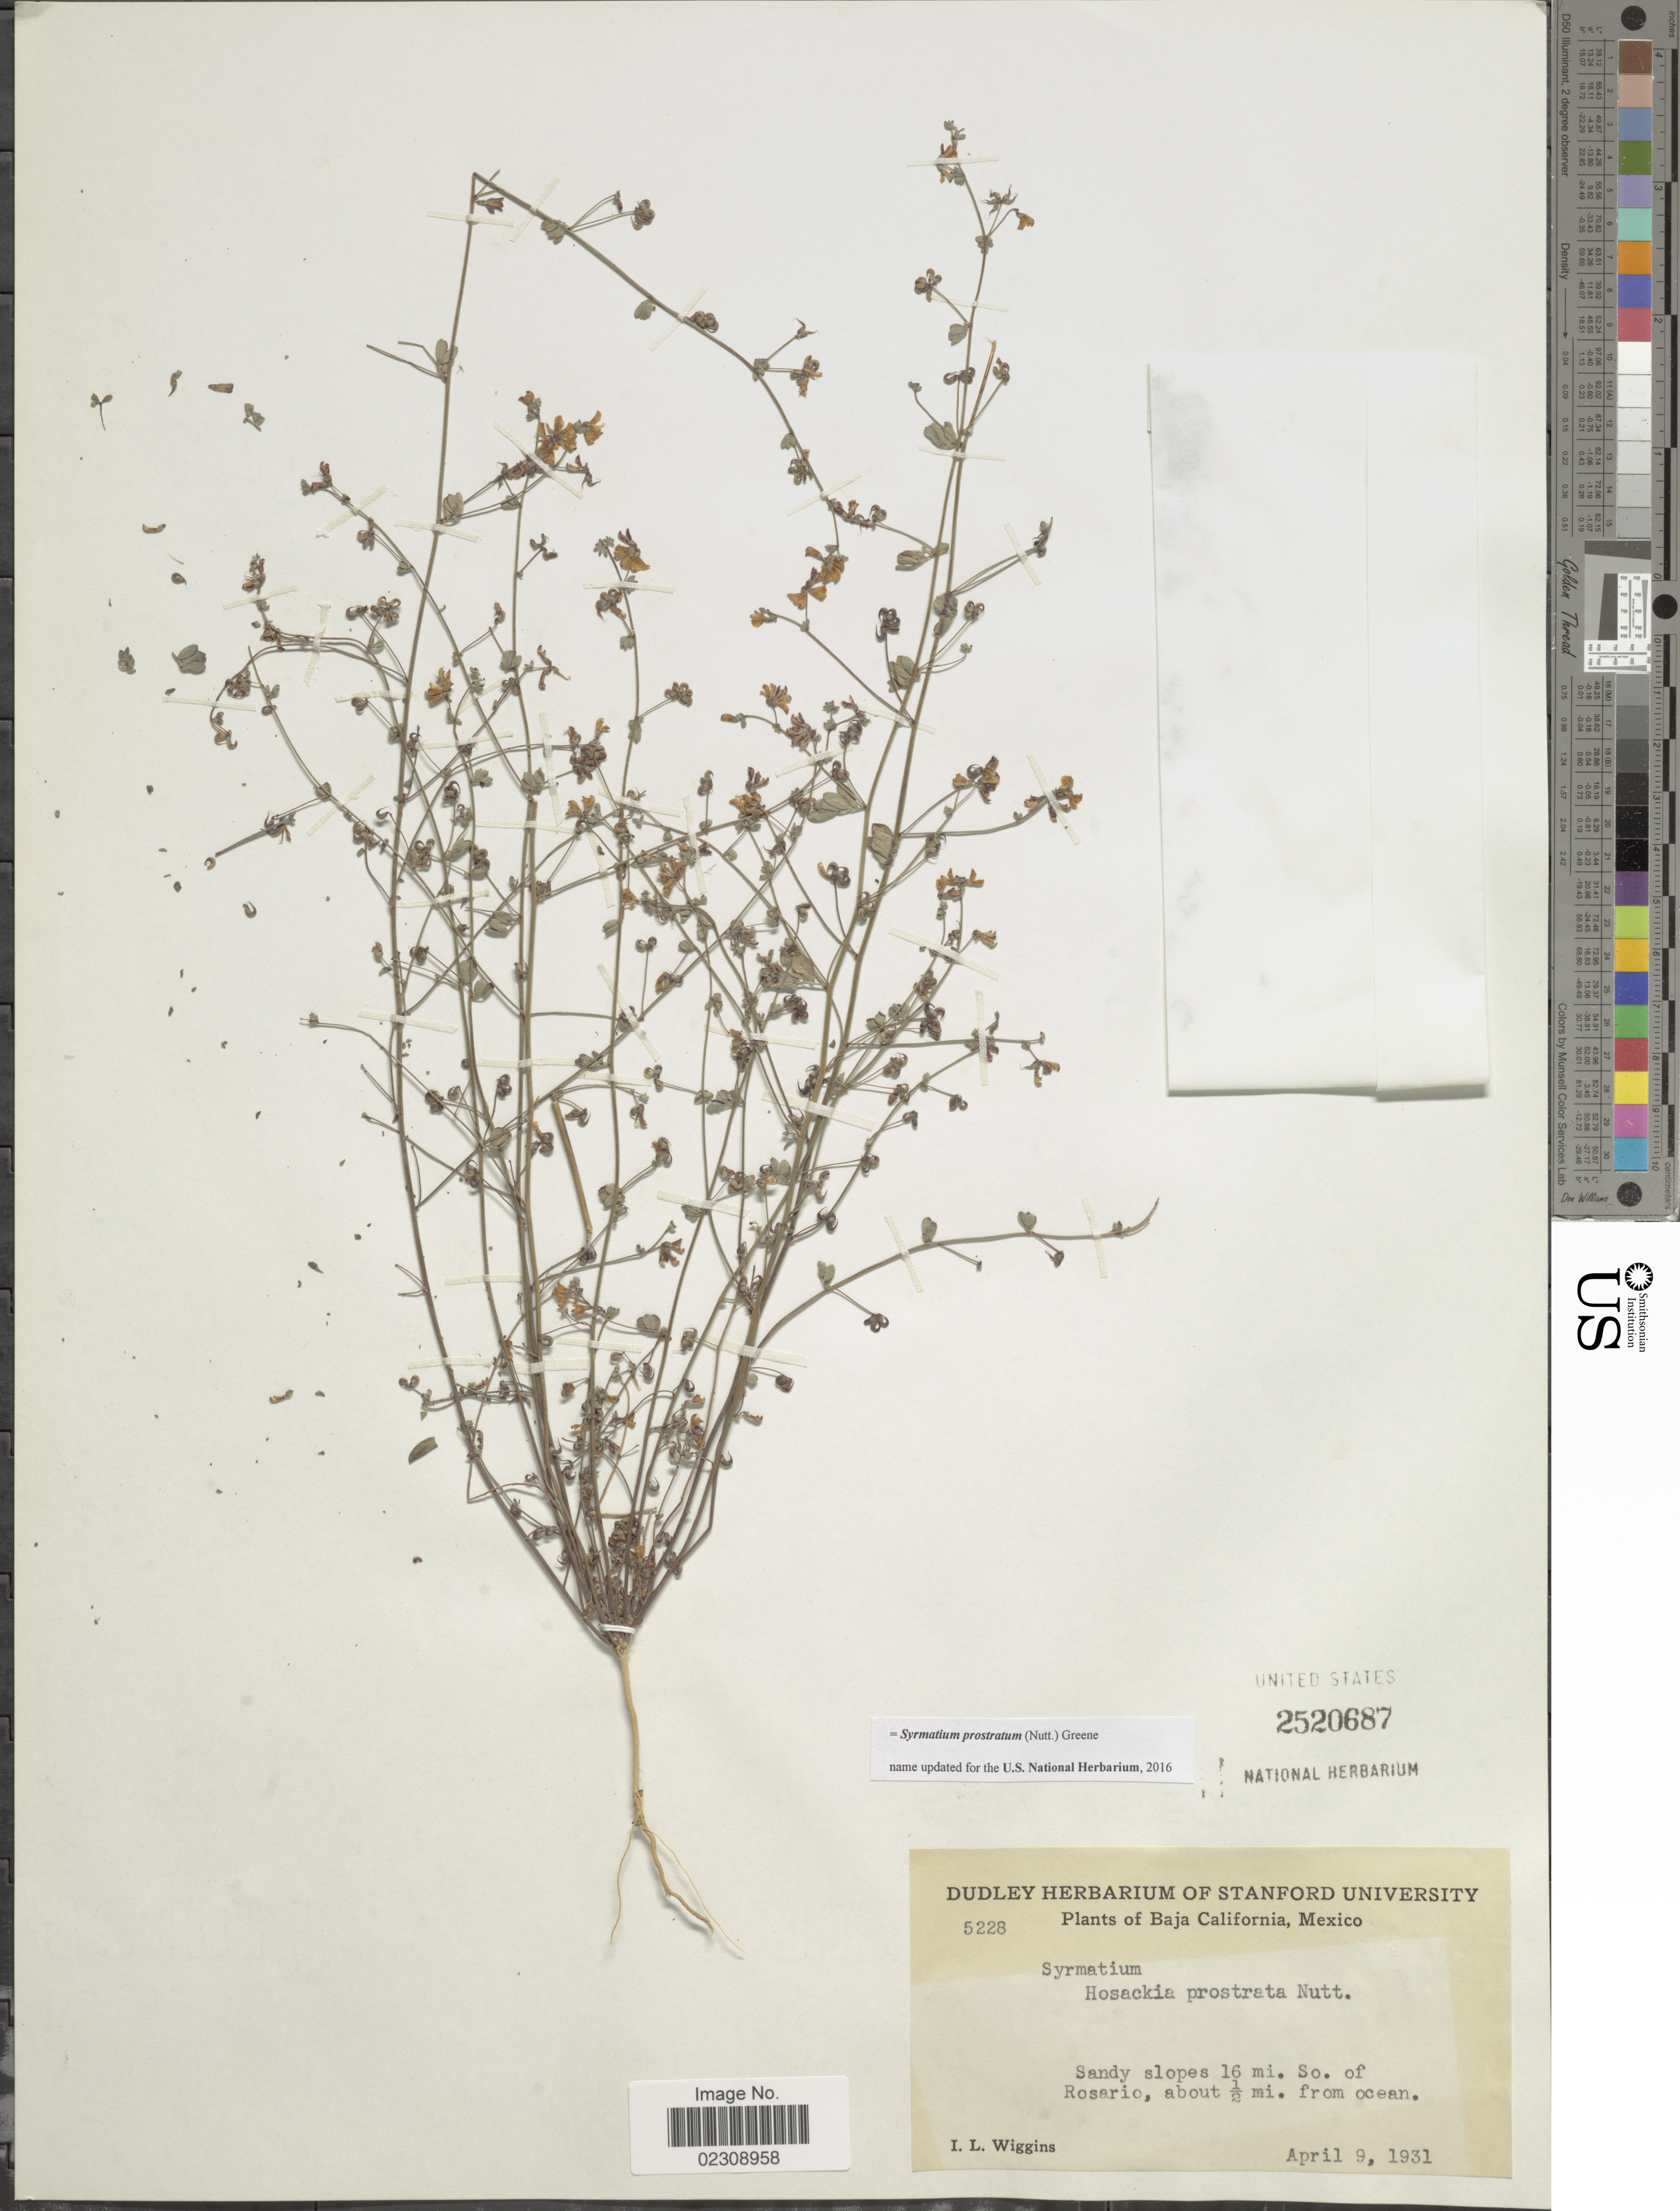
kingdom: Plantae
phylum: Tracheophyta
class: Magnoliopsida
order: Fabales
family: Fabaceae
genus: Syrmatium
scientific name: Syrmatium prostratum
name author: (Nutt.) Greene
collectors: I. L. Wiggins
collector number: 5228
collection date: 1931-04-09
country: Mexico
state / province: Baja California Norte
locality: Sandy slope 16 mi. So. of Rosario, about ½ mi. from ocean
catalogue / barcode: US 2520687